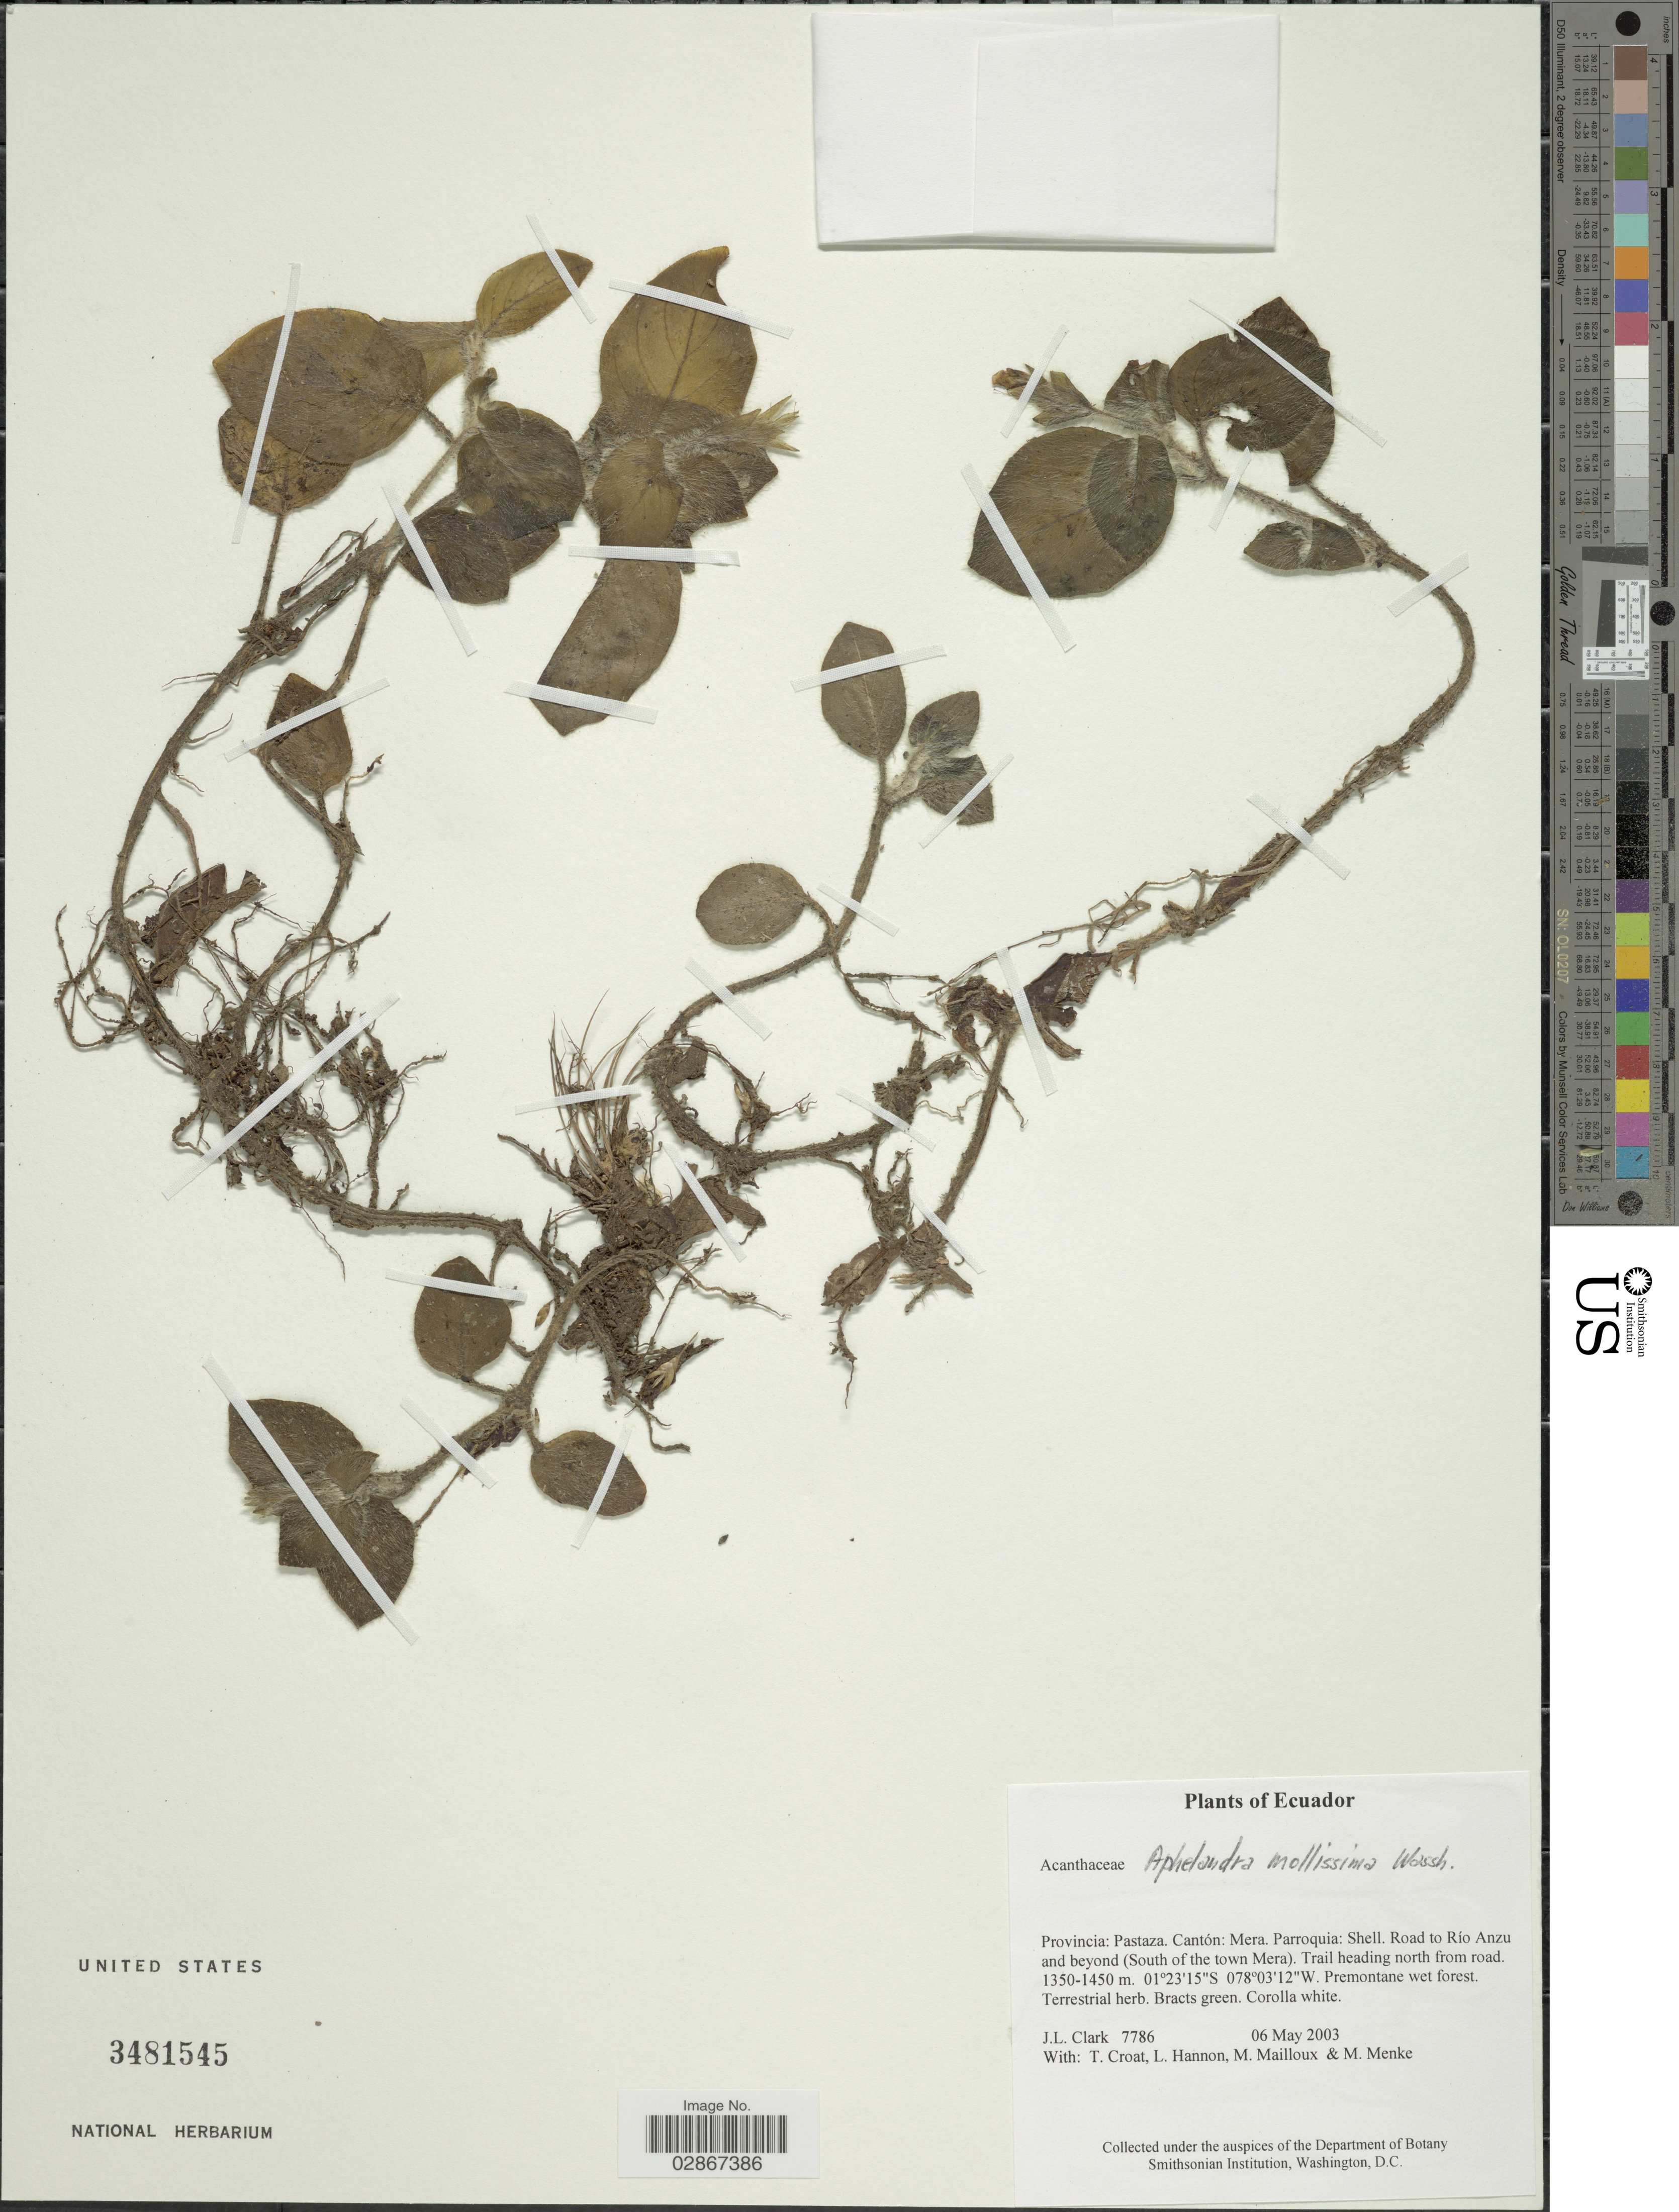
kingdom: Plantae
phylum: Tracheophyta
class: Magnoliopsida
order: Lamiales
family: Acanthaceae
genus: Aphelandra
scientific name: Aphelandra mollissima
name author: Wassh.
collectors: J. L. Clark, T. B. Croat, L. Hannon, M. Mailloux & M. Menke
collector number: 7786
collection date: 2003-05-06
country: Ecuador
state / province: Pastaza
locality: Cantón: Mera. Parroquia: Shell. Road to Río Anzu and beyond (South of the town Mera). Trail heading north from road.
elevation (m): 1350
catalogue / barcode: US 3481545